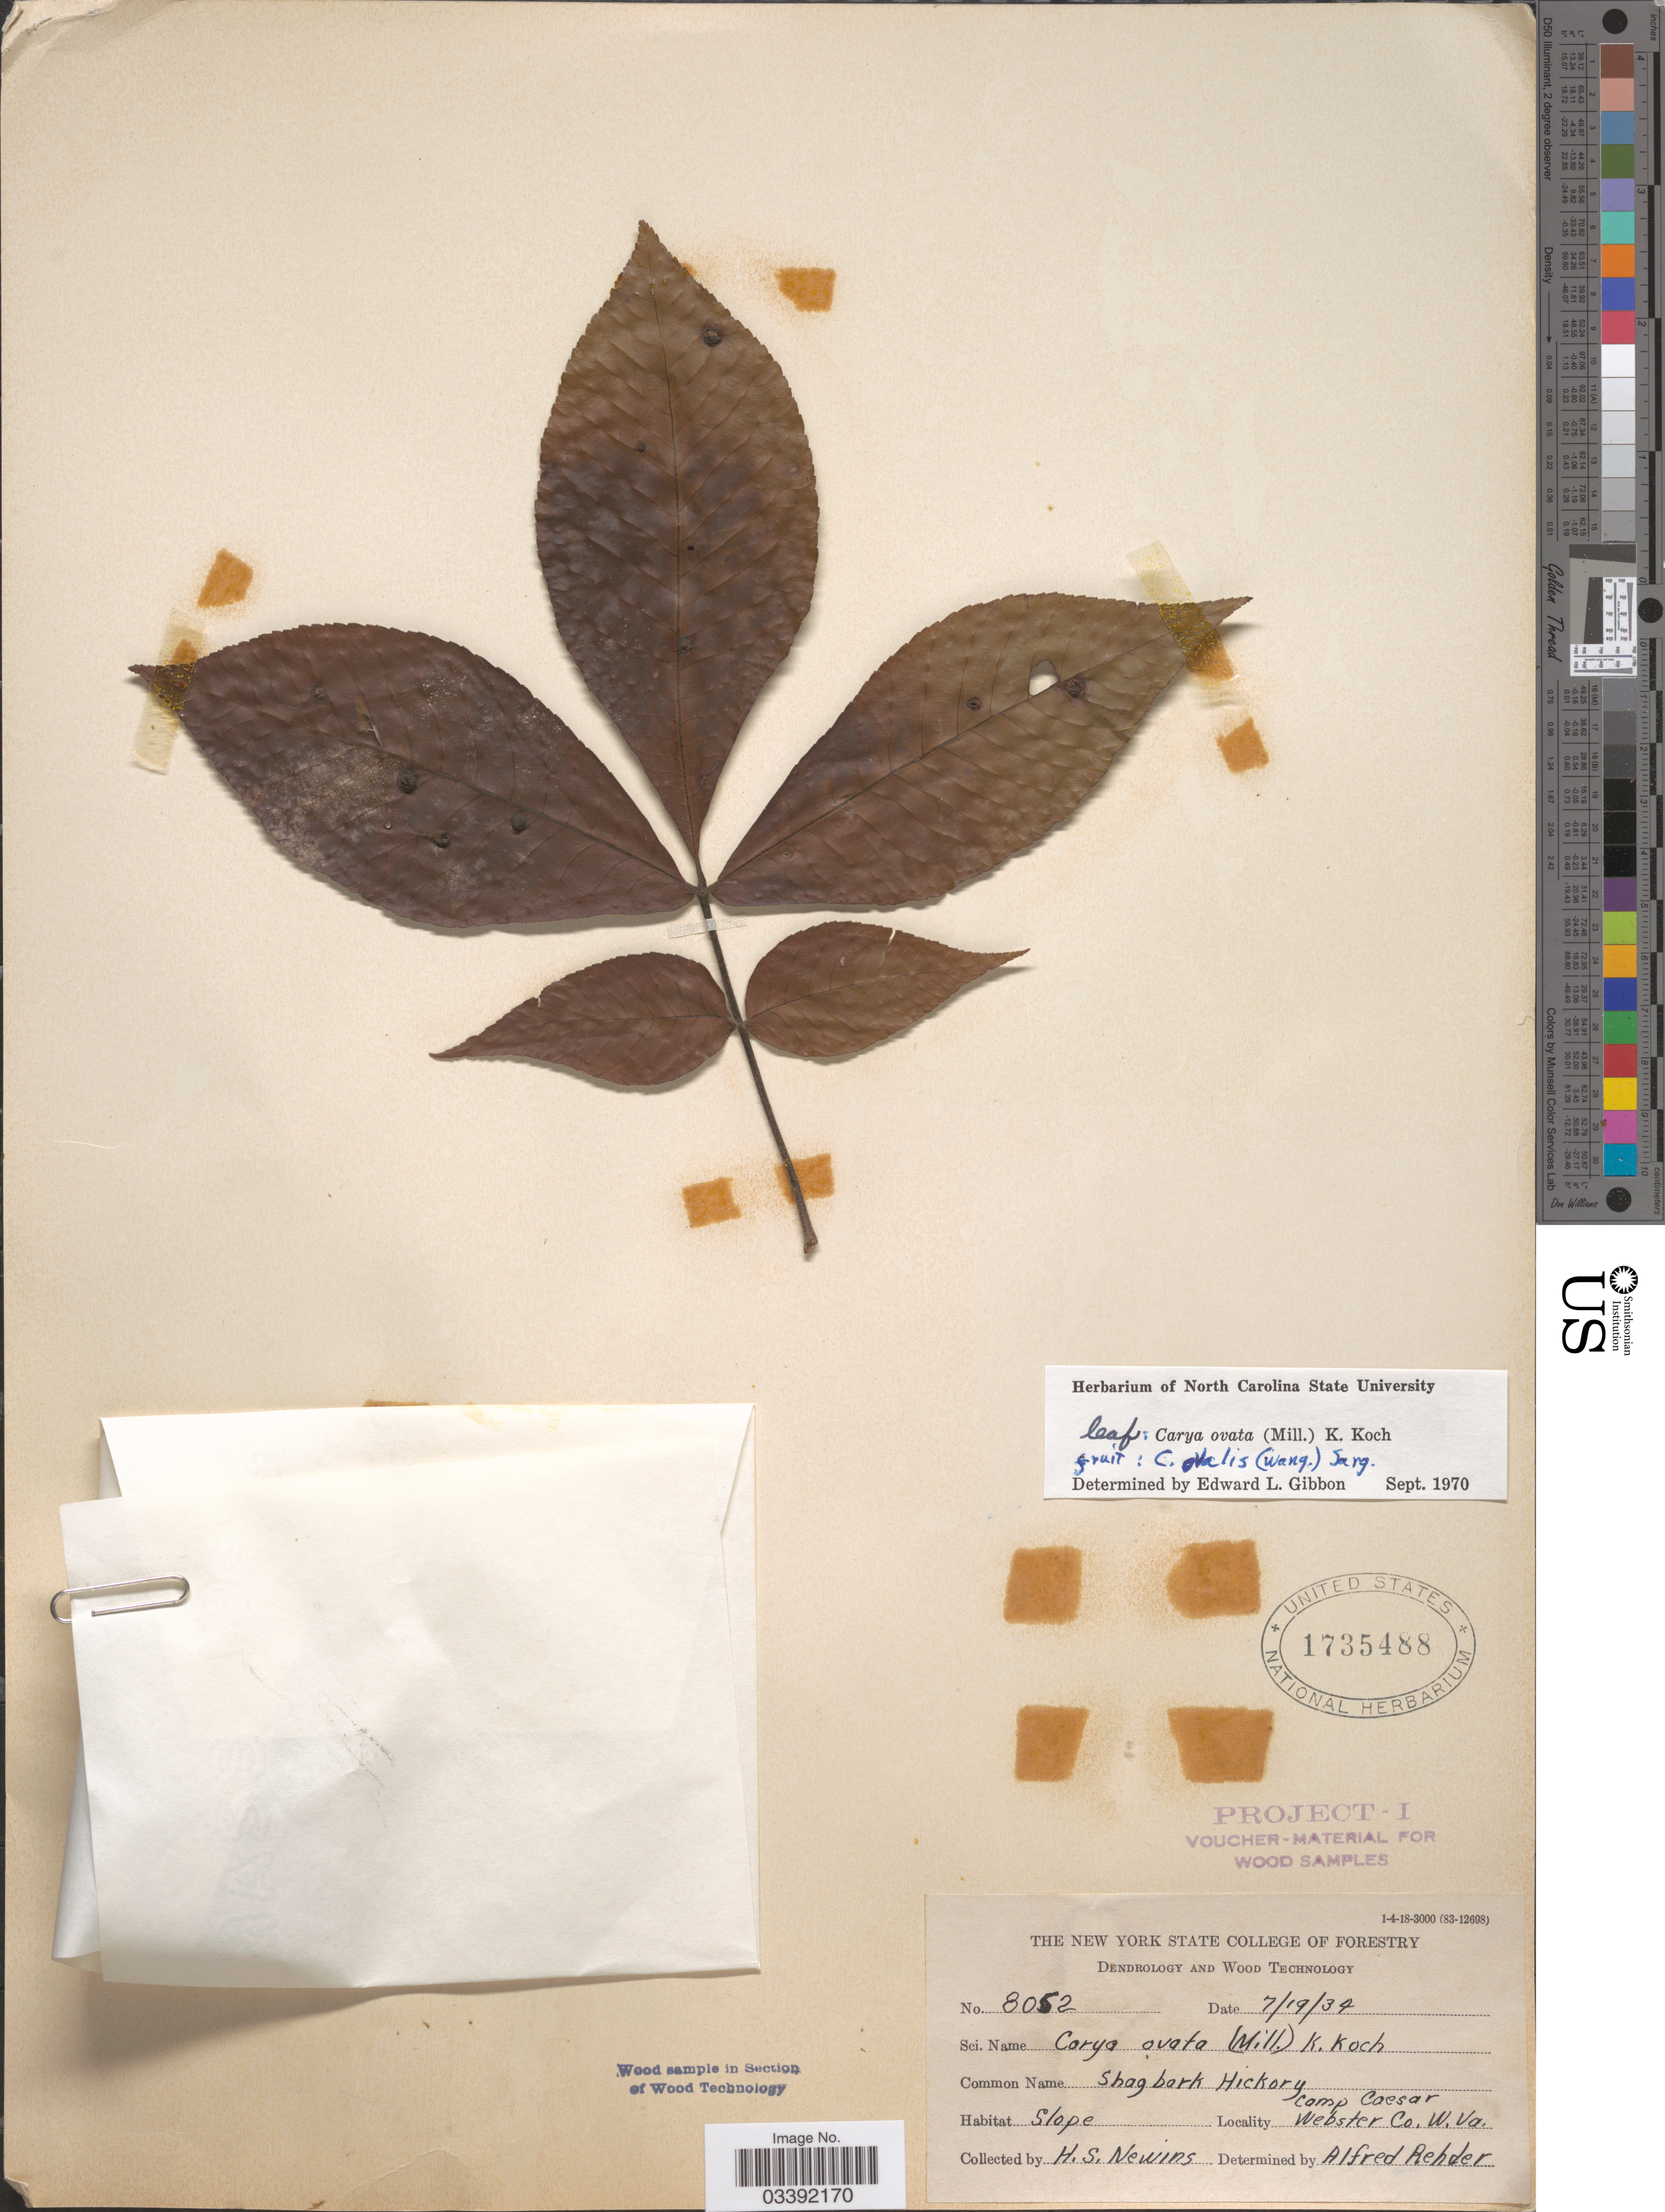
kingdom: Plantae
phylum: Tracheophyta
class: Magnoliopsida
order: Fagales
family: Juglandaceae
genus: Carya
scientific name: Carya ovata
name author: (Mill.) K. Koch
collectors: H. Newins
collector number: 8052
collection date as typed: Transcribed d/m/y: 19/7/34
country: United States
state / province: West Virginia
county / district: Webster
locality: Camp Caesar. Webster Co.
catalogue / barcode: US 1735488